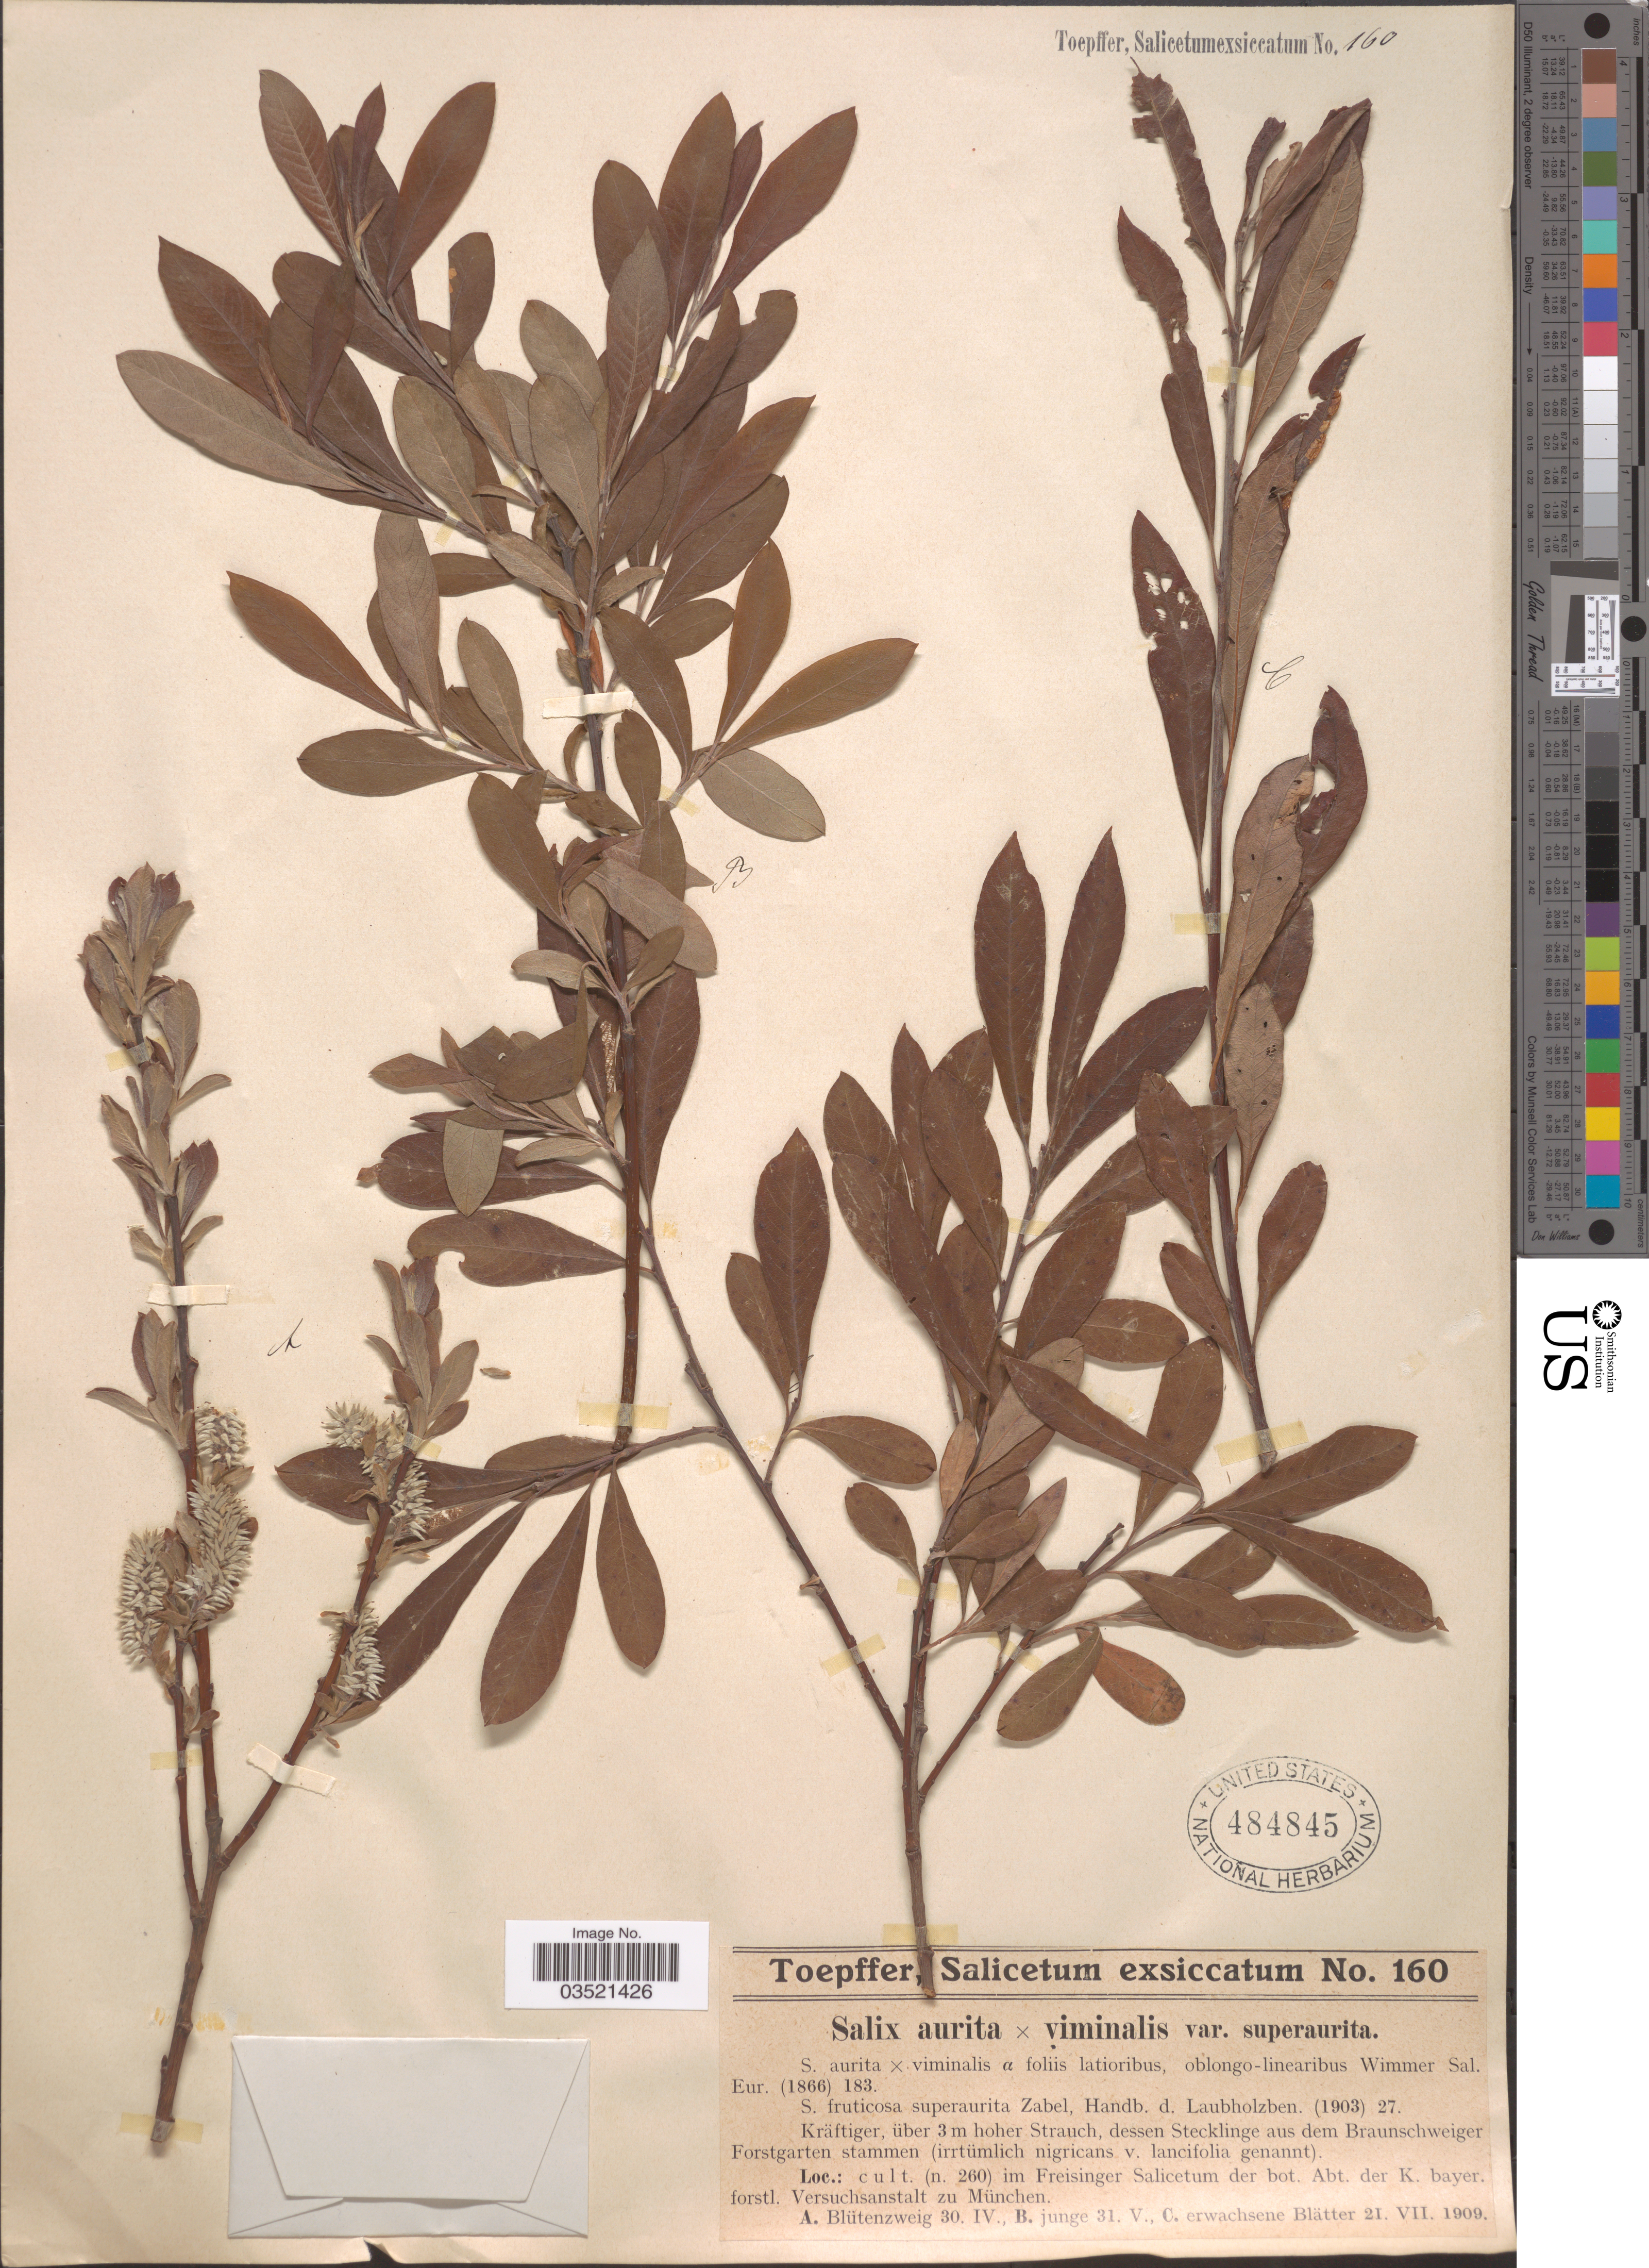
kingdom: Plantae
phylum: Tracheophyta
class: Magnoliopsida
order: Malpighiales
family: Salicaceae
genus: Salix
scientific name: Salix aurita x S. viminalis var. superaurita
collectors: A. Toepffer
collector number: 160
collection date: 1909-04-30/1909-07-21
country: Germany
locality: Cult. (n. 260) im Freisinger Salicetum der bot. Abt. der K. bayer. forstl. Versuchsanstalt zu München.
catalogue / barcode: US 484845